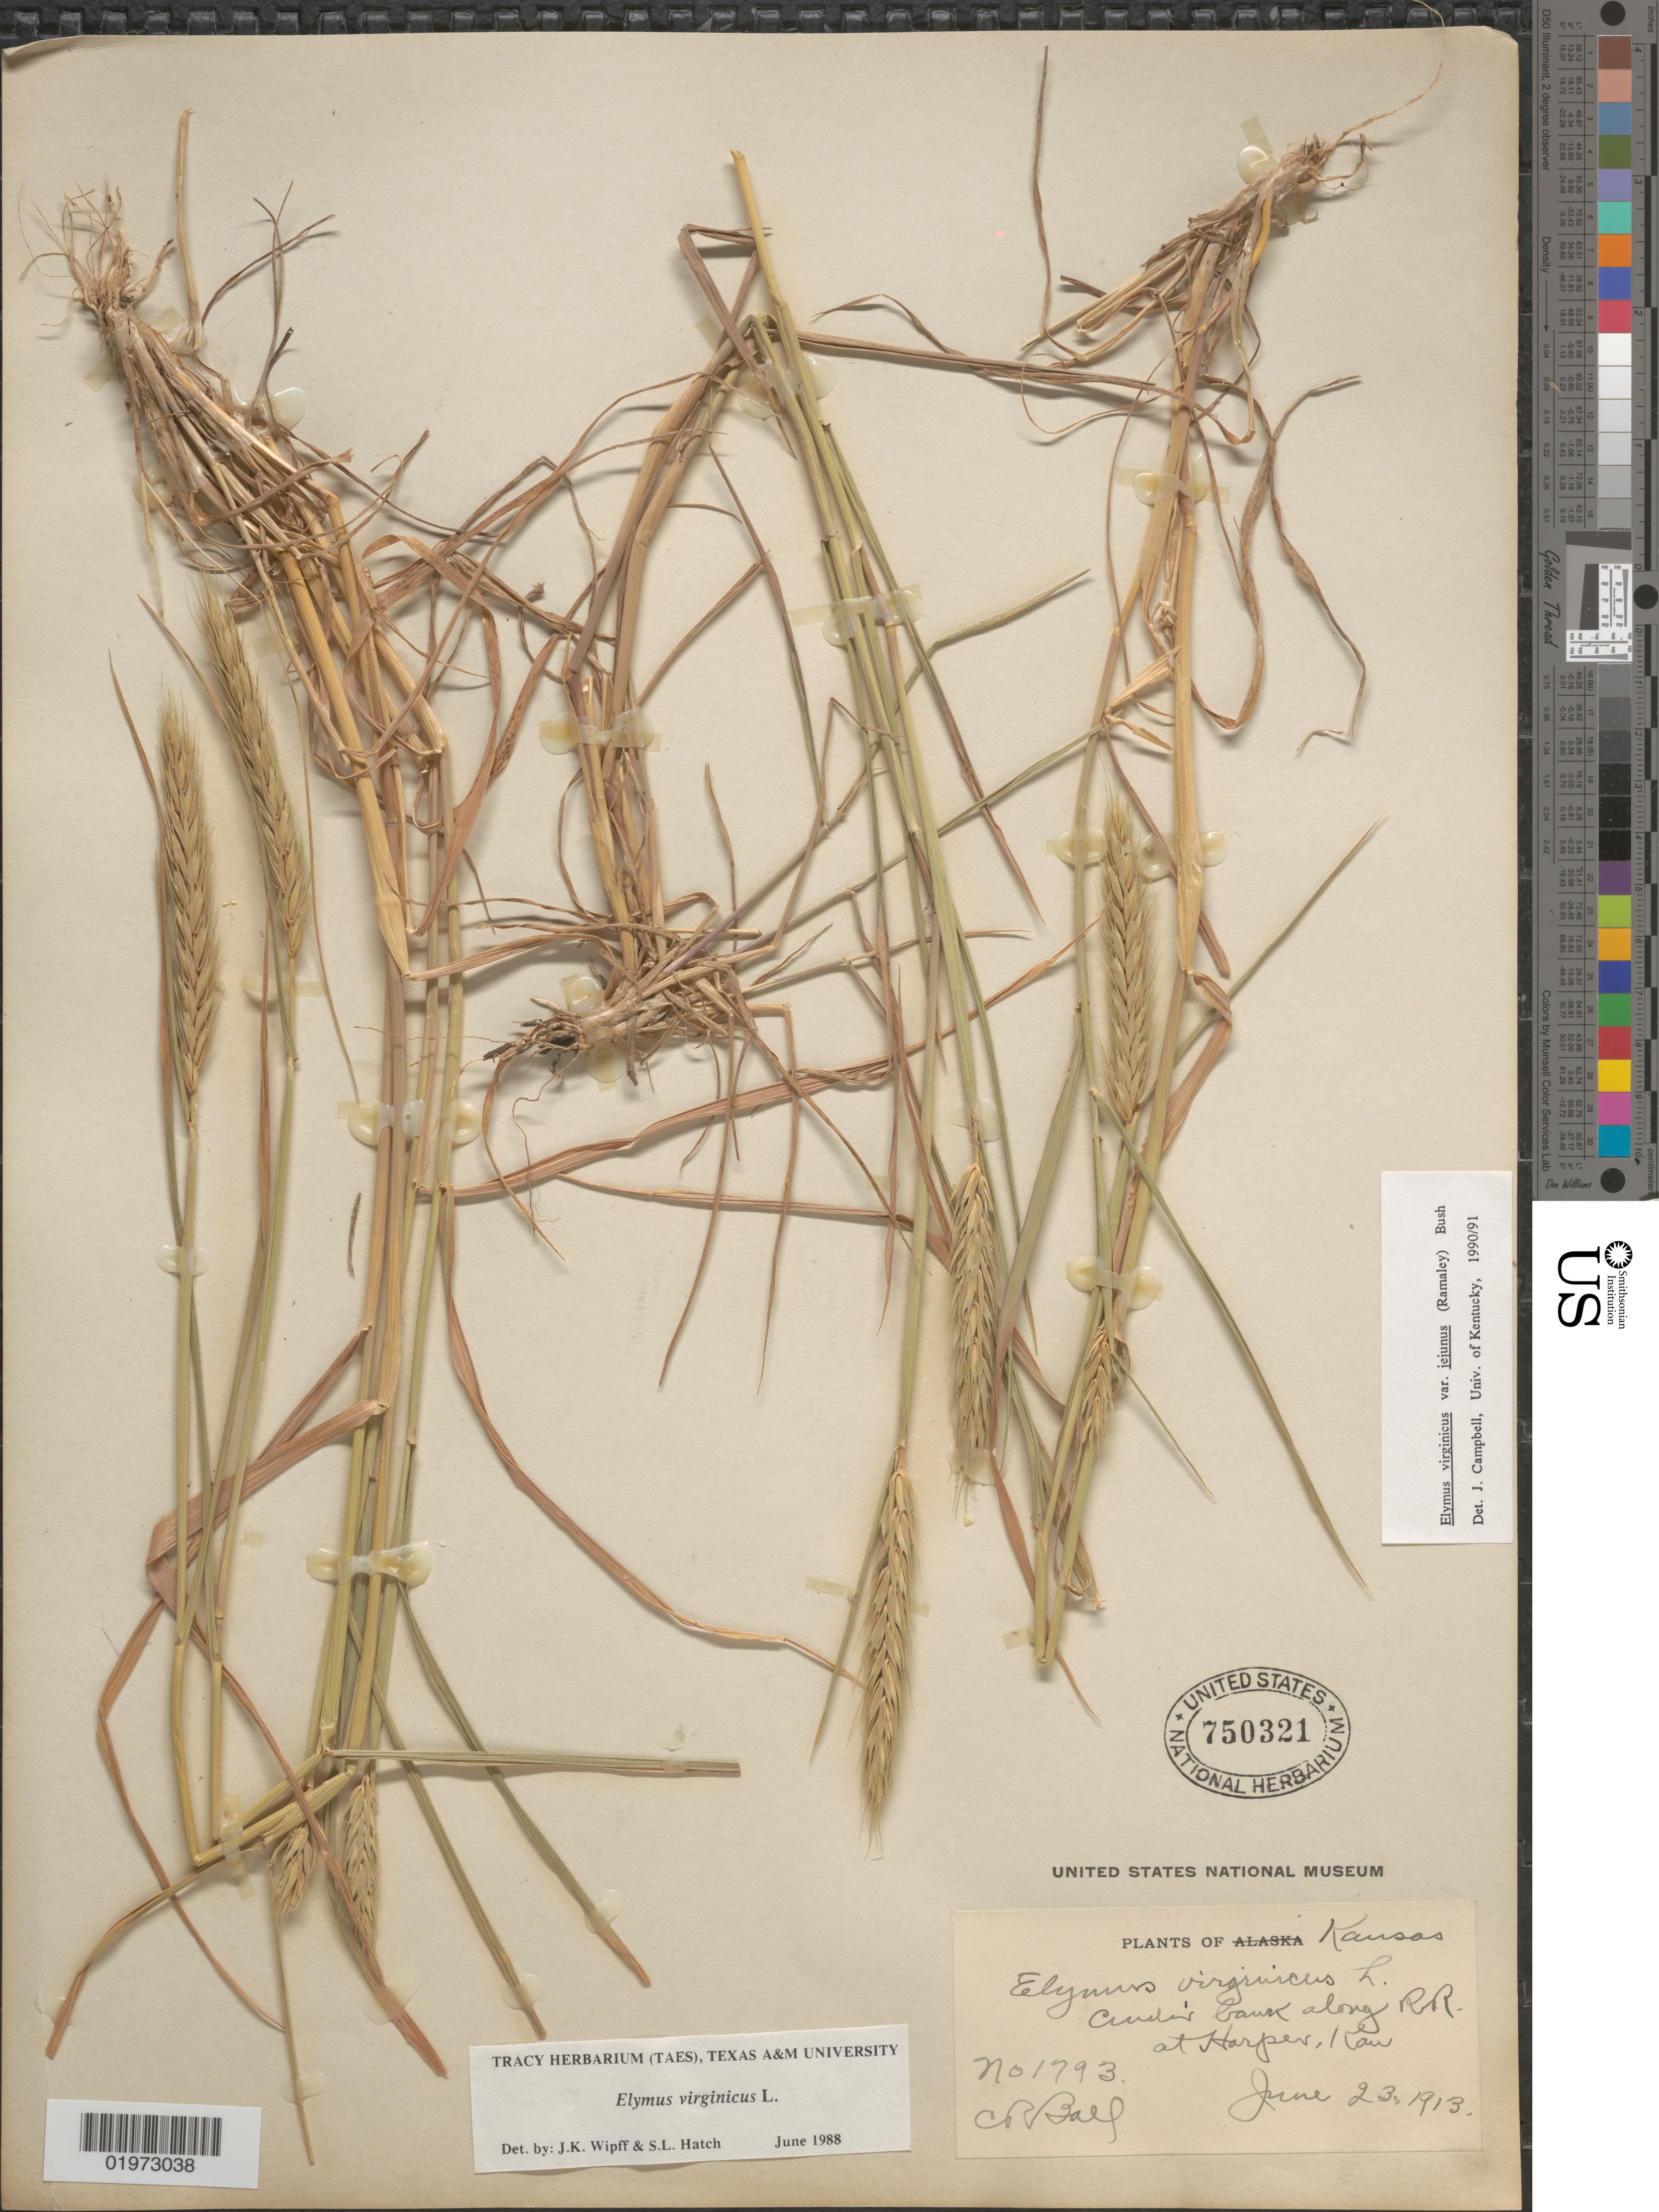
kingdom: Plantae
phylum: Tracheophyta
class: Liliopsida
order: Poales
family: Poaceae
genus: Elymus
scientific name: Elymus virginicus var. virginicus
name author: L.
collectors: C. R. Ball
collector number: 1793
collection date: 1913-06-23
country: United States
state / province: Kansas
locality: Ander's bank along R. R. at Harper.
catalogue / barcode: US 750321